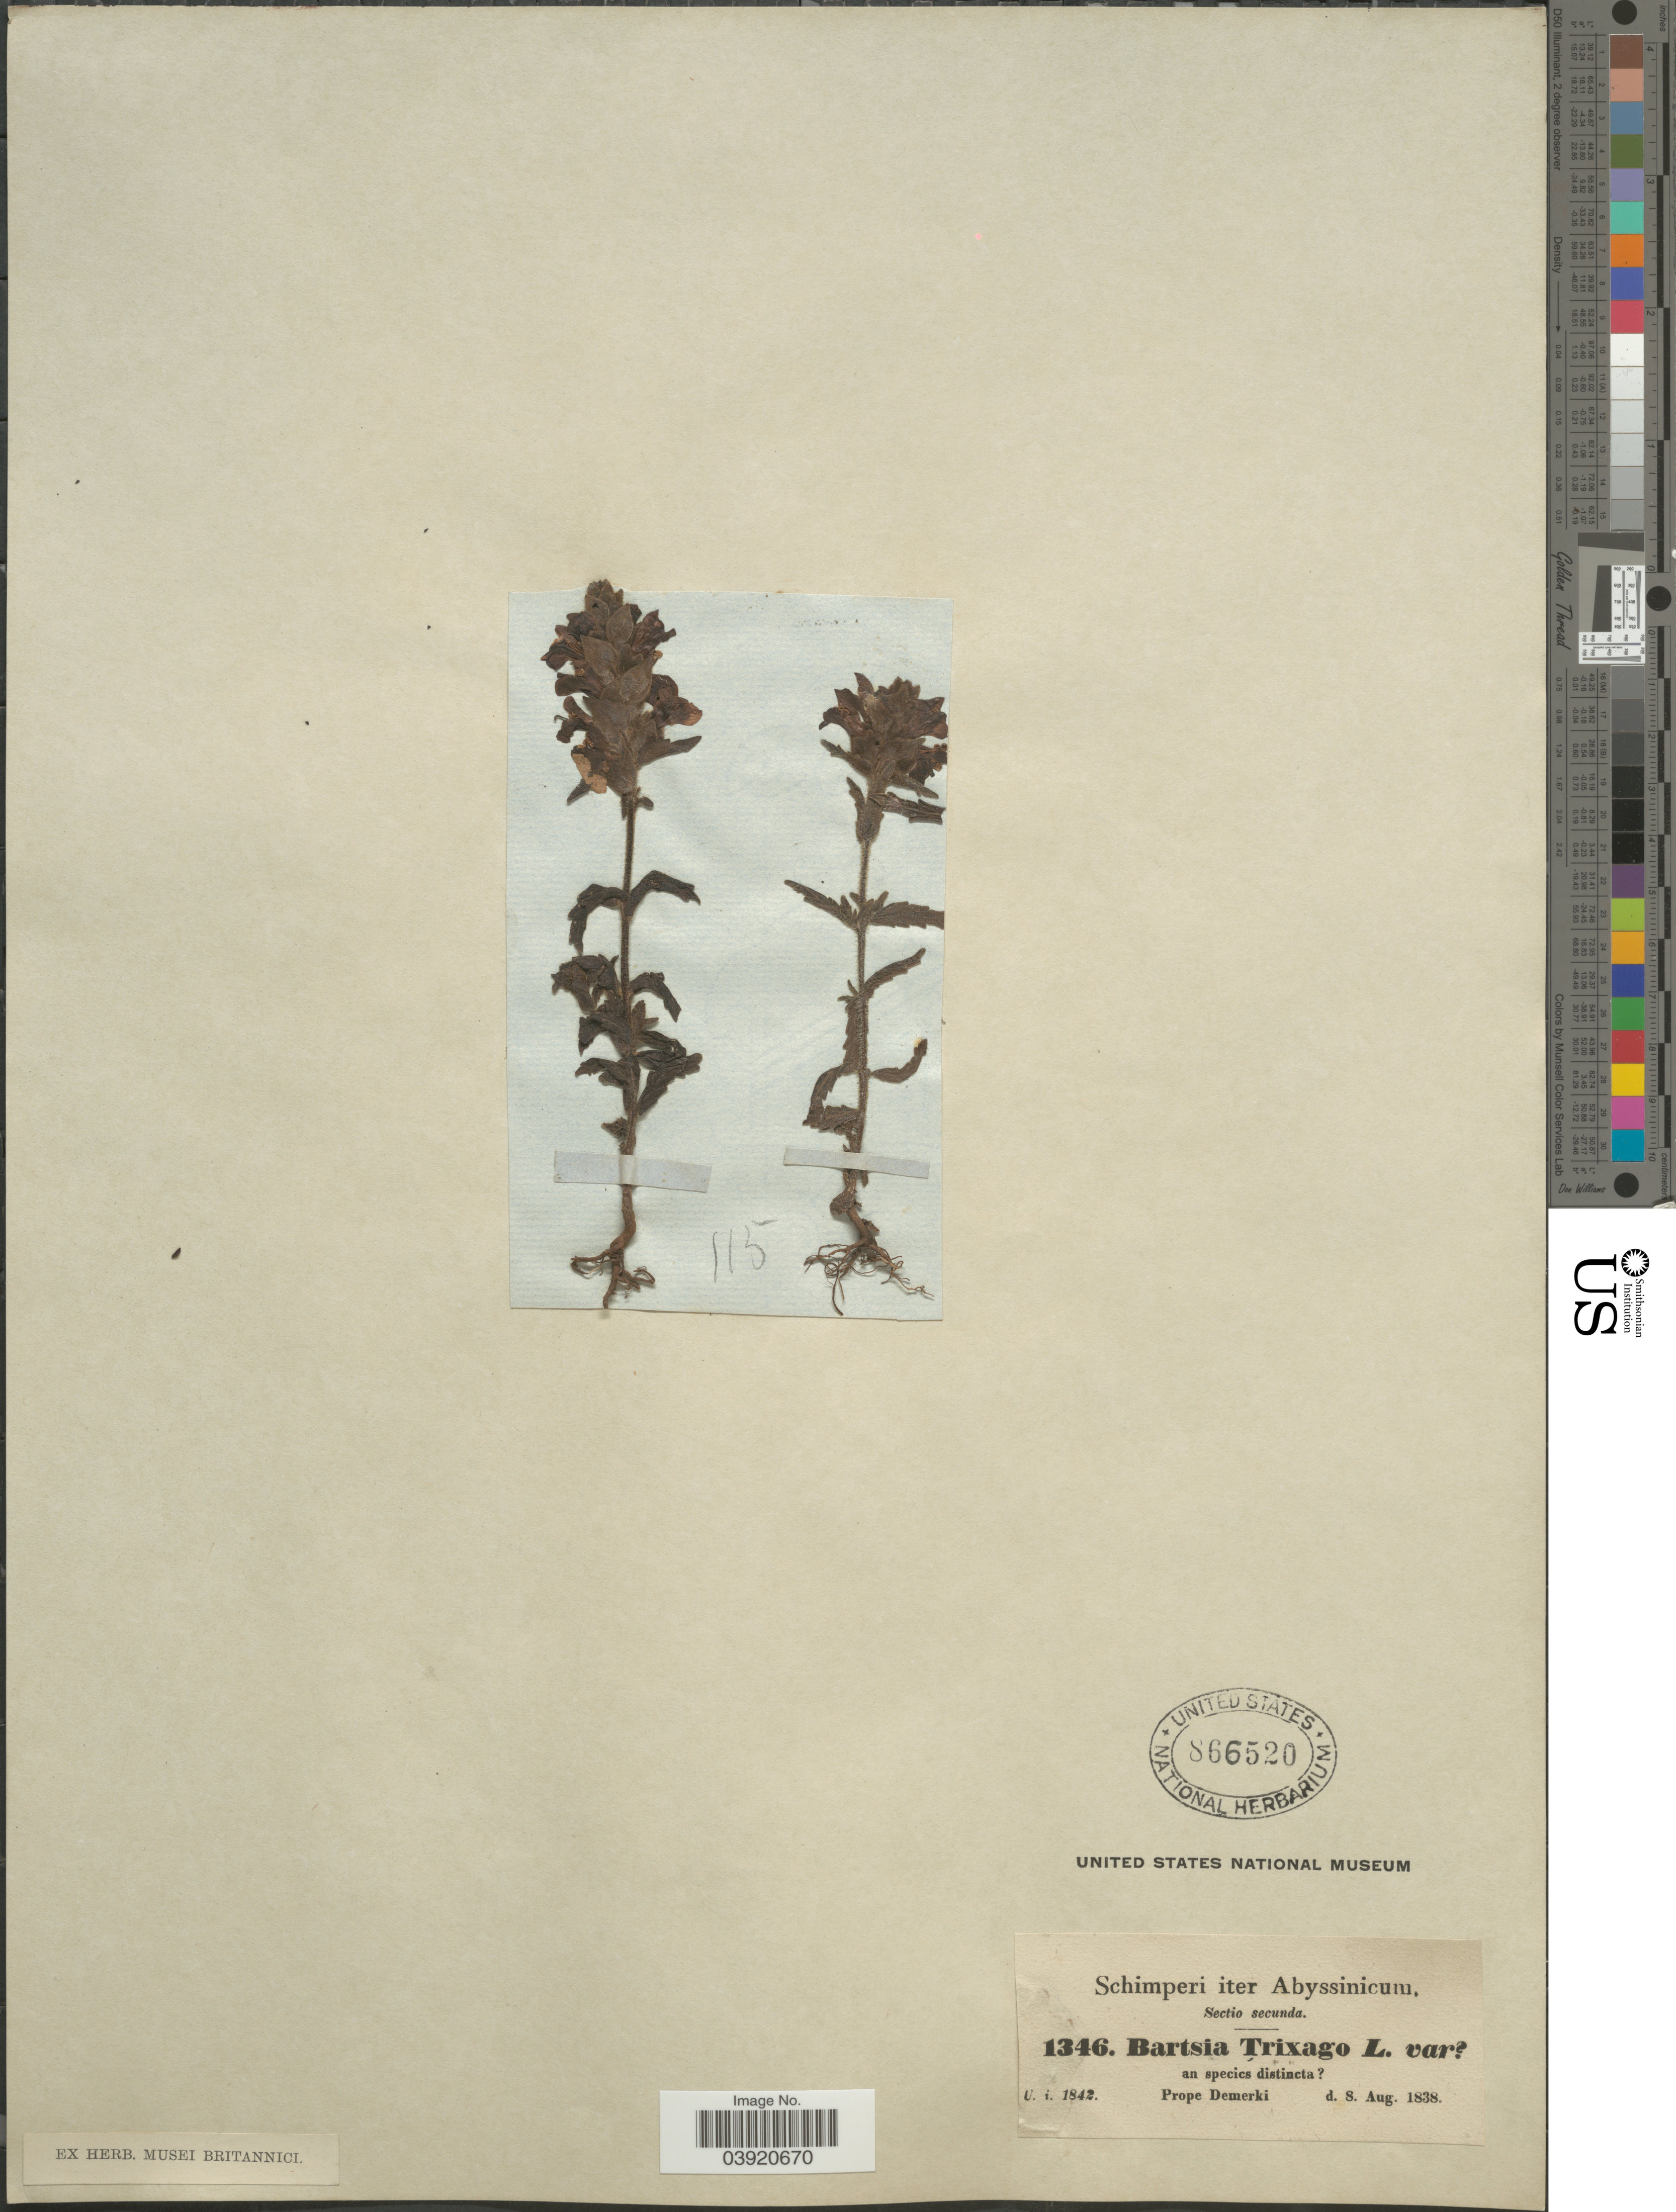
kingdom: Plantae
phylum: Tracheophyta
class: Magnoliopsida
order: Lamiales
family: Orobanchaceae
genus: Bellardia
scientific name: Bellardia sp.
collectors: -. Schimper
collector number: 1346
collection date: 1838-08-08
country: Ethiopia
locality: Iter Abyssinicum. Prope Demerki.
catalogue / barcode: US 866520